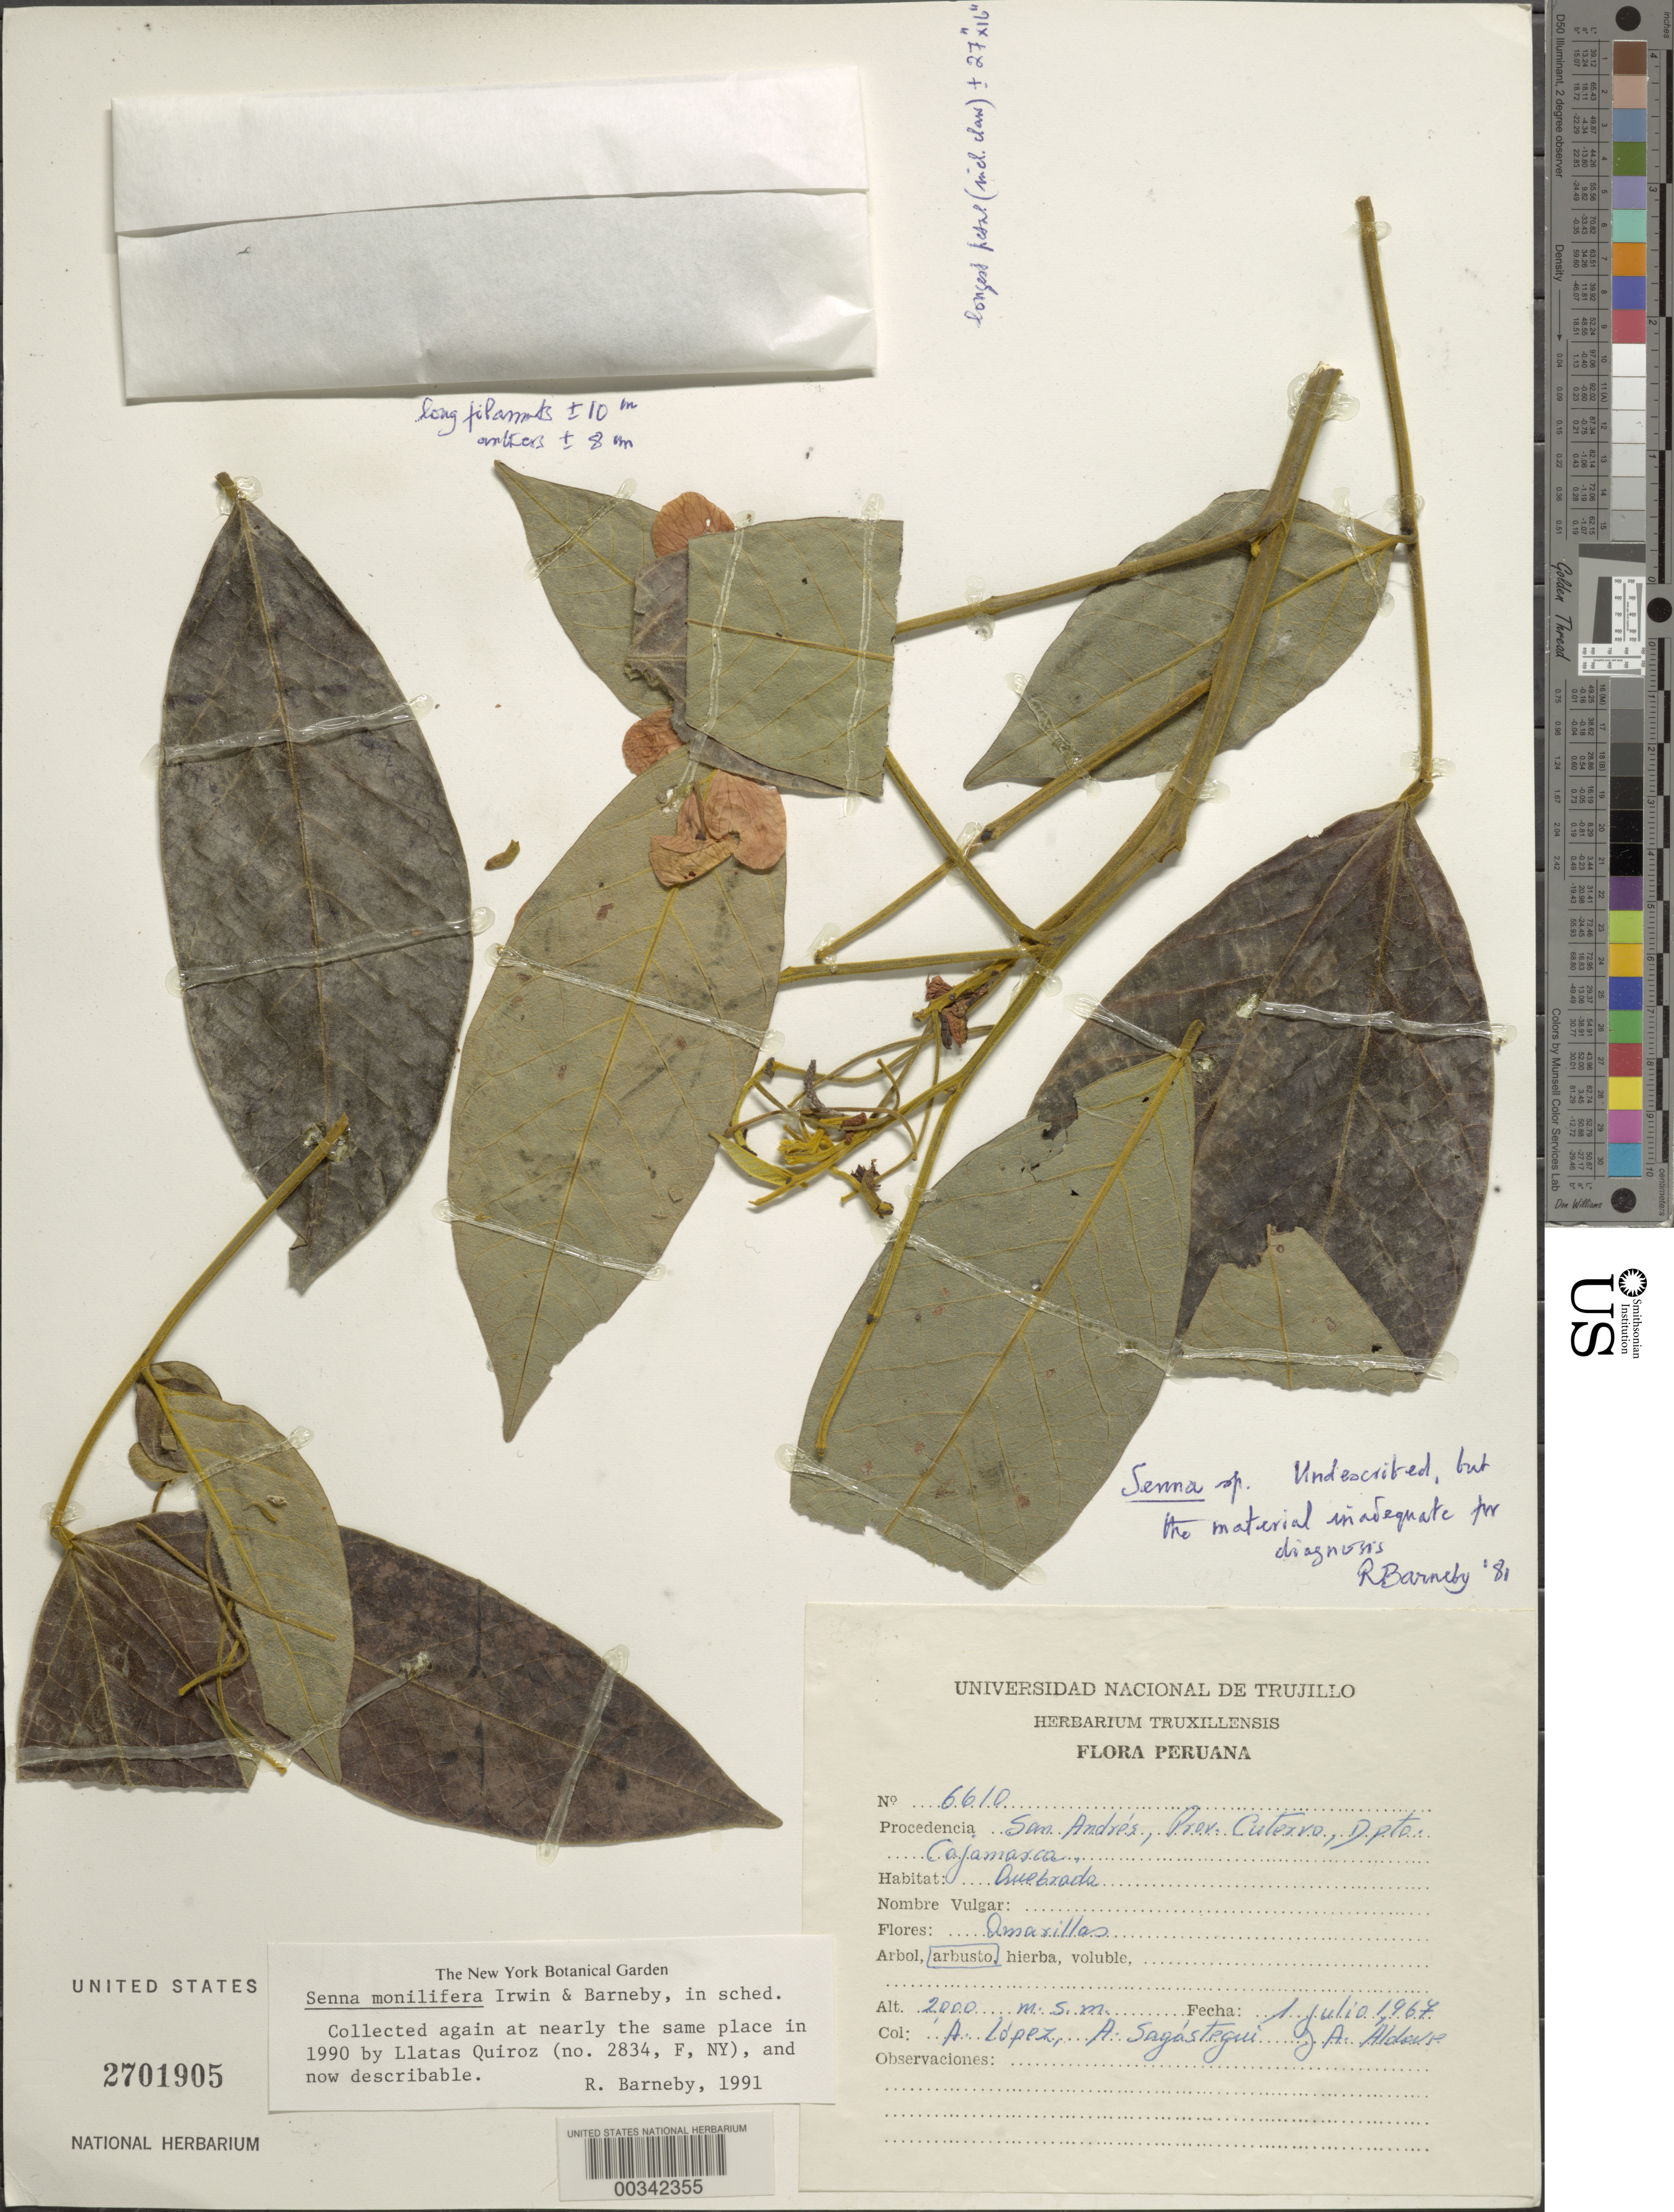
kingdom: Plantae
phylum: Tracheophyta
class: Magnoliopsida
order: Fabales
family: Fabaceae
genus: Senna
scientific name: Senna monilifera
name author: H.S. Irwin & Barneby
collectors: A. López M., A. Sagástegui A. & A. Aldave Pajares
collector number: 6610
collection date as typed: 01 Jul 1967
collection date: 1967-07-01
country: Peru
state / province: Cajamarca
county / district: Cutervo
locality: San Andrés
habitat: Quebrada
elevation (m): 2000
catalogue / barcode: US 2701905